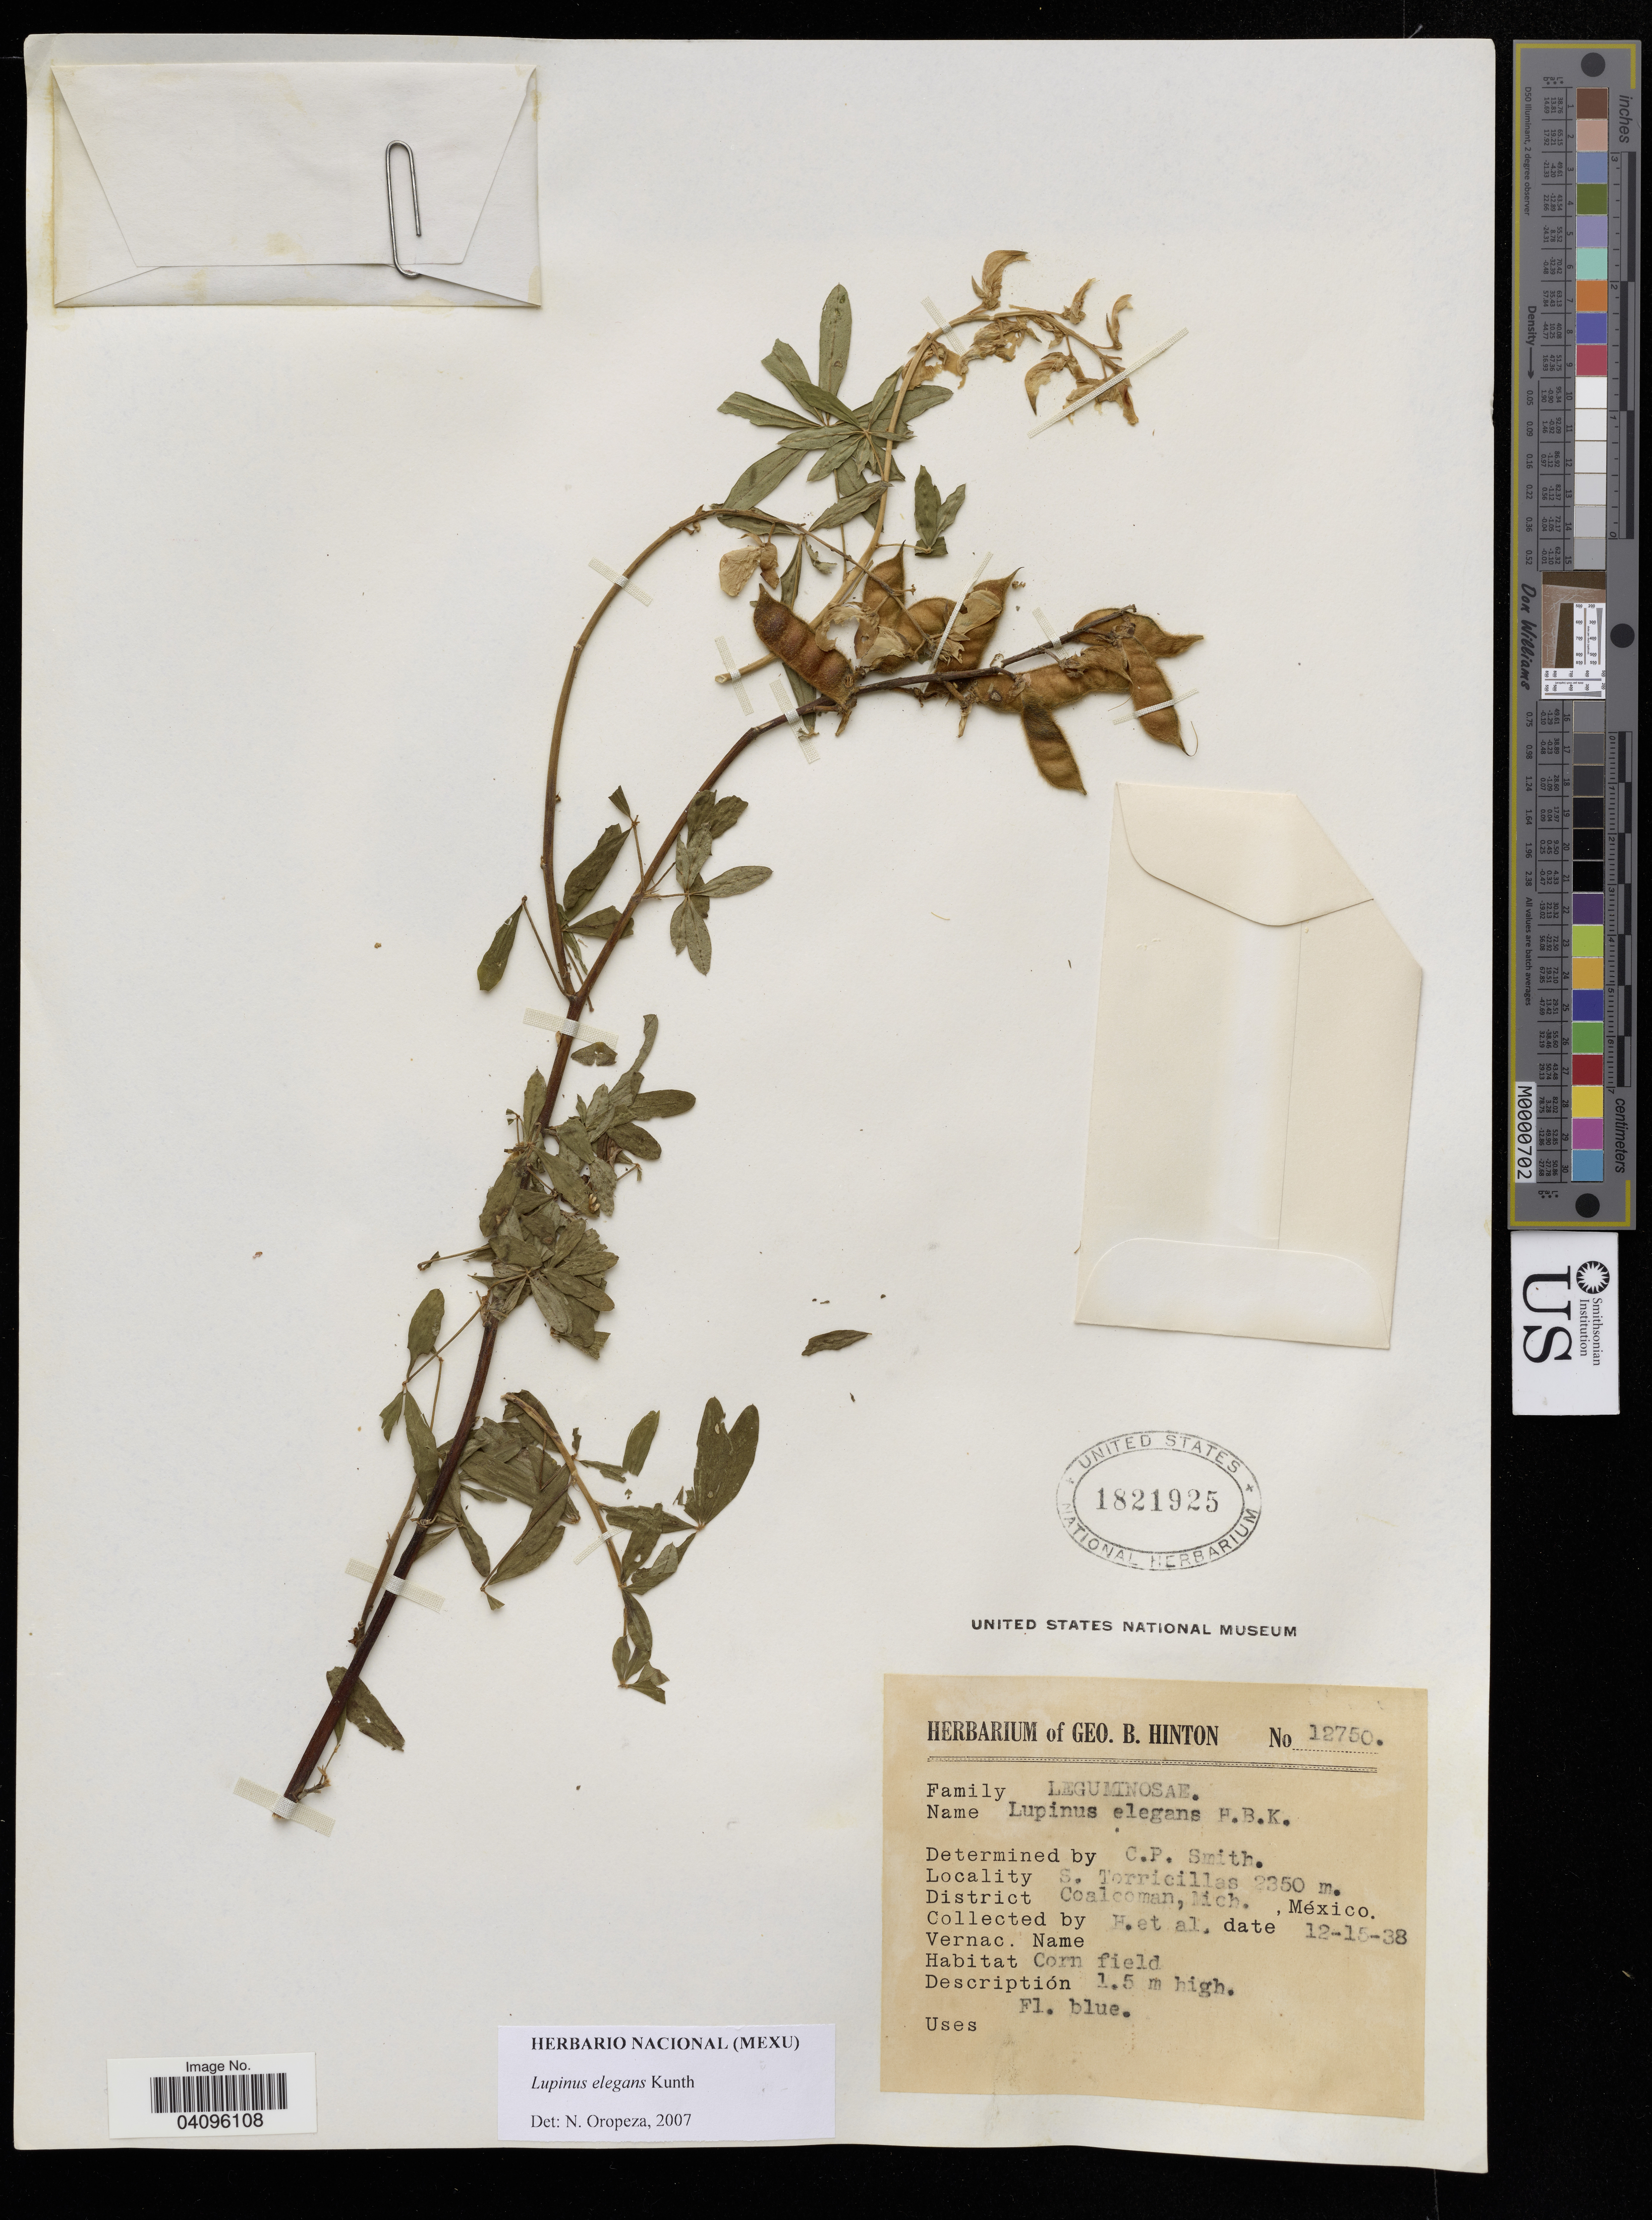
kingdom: Plantae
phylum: Tracheophyta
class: Magnoliopsida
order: Fabales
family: Fabaceae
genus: Lupinus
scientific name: Lupinus elegans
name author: Kunth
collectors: -- Hinton & et al.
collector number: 12750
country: Mexico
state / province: Michoacán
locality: S. Torricillas. Coalcoman.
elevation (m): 2350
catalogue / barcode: US 1821925